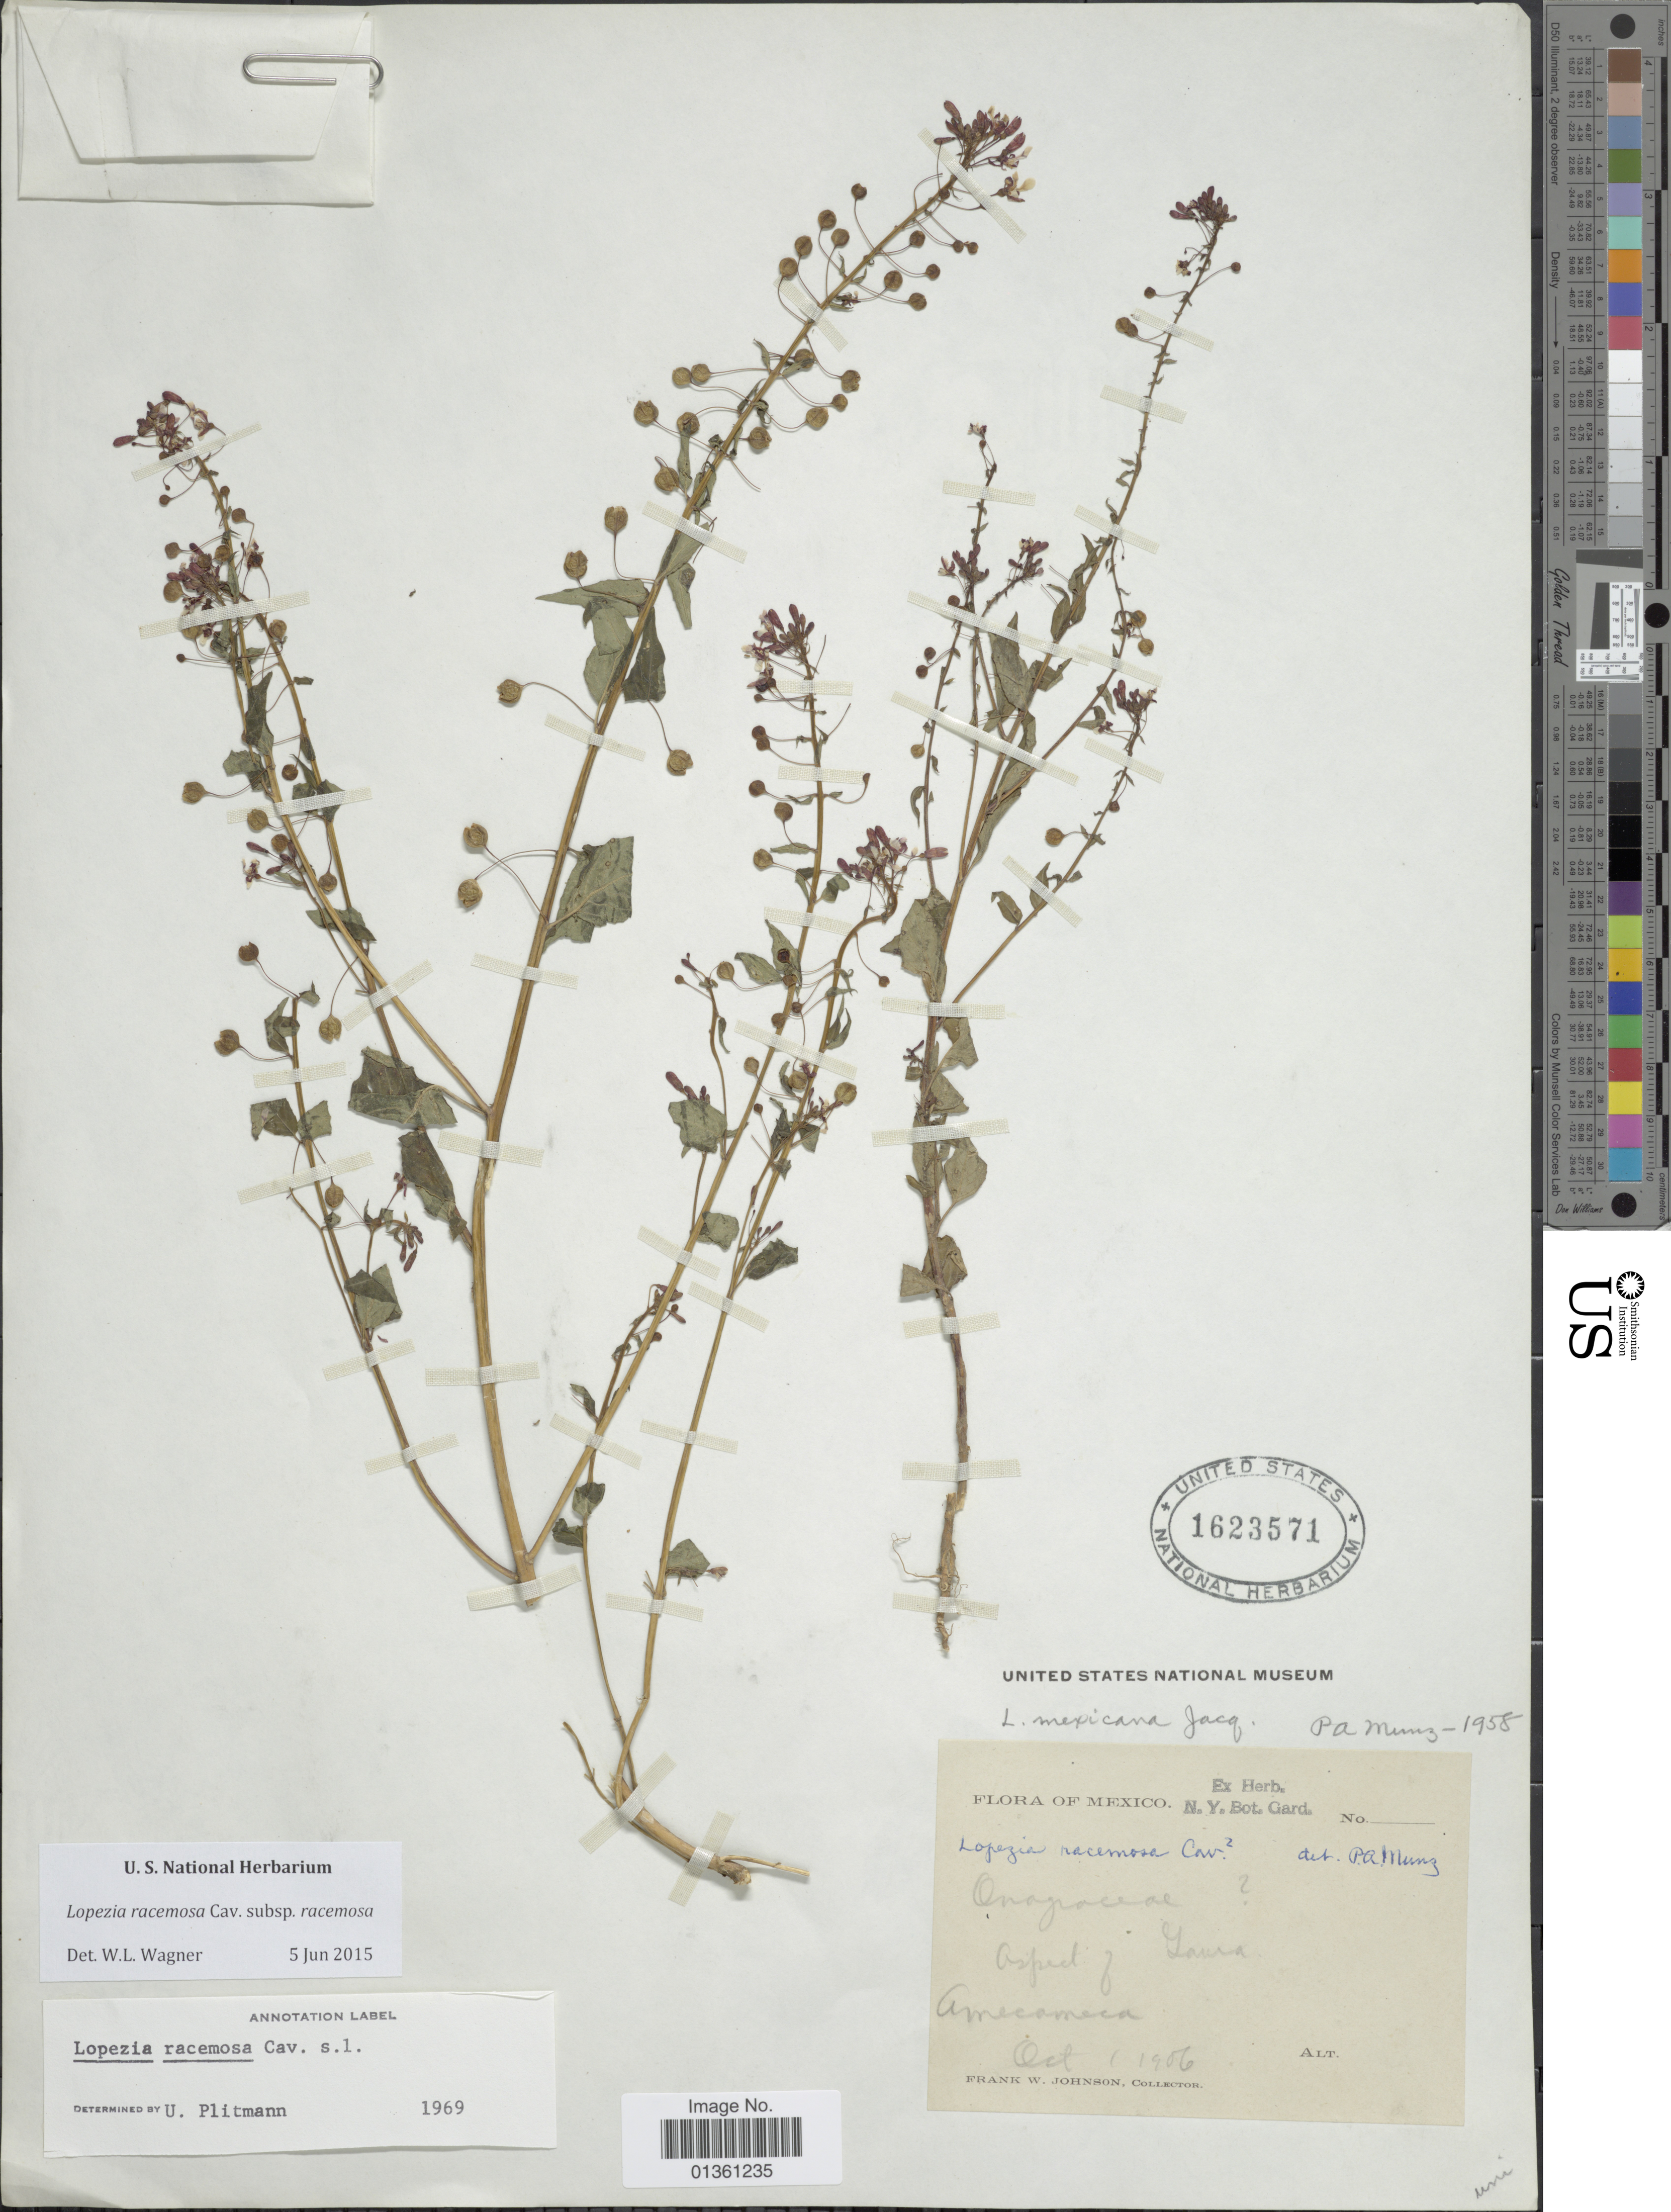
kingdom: Plantae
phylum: Tracheophyta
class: Magnoliopsida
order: Myrtales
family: Onagraceae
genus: Lopezia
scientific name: Lopezia racemosa subsp. racemosa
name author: Cav.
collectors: F. W. Johnson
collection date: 1906-10-01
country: Mexico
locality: Amecamaca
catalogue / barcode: US 1623571